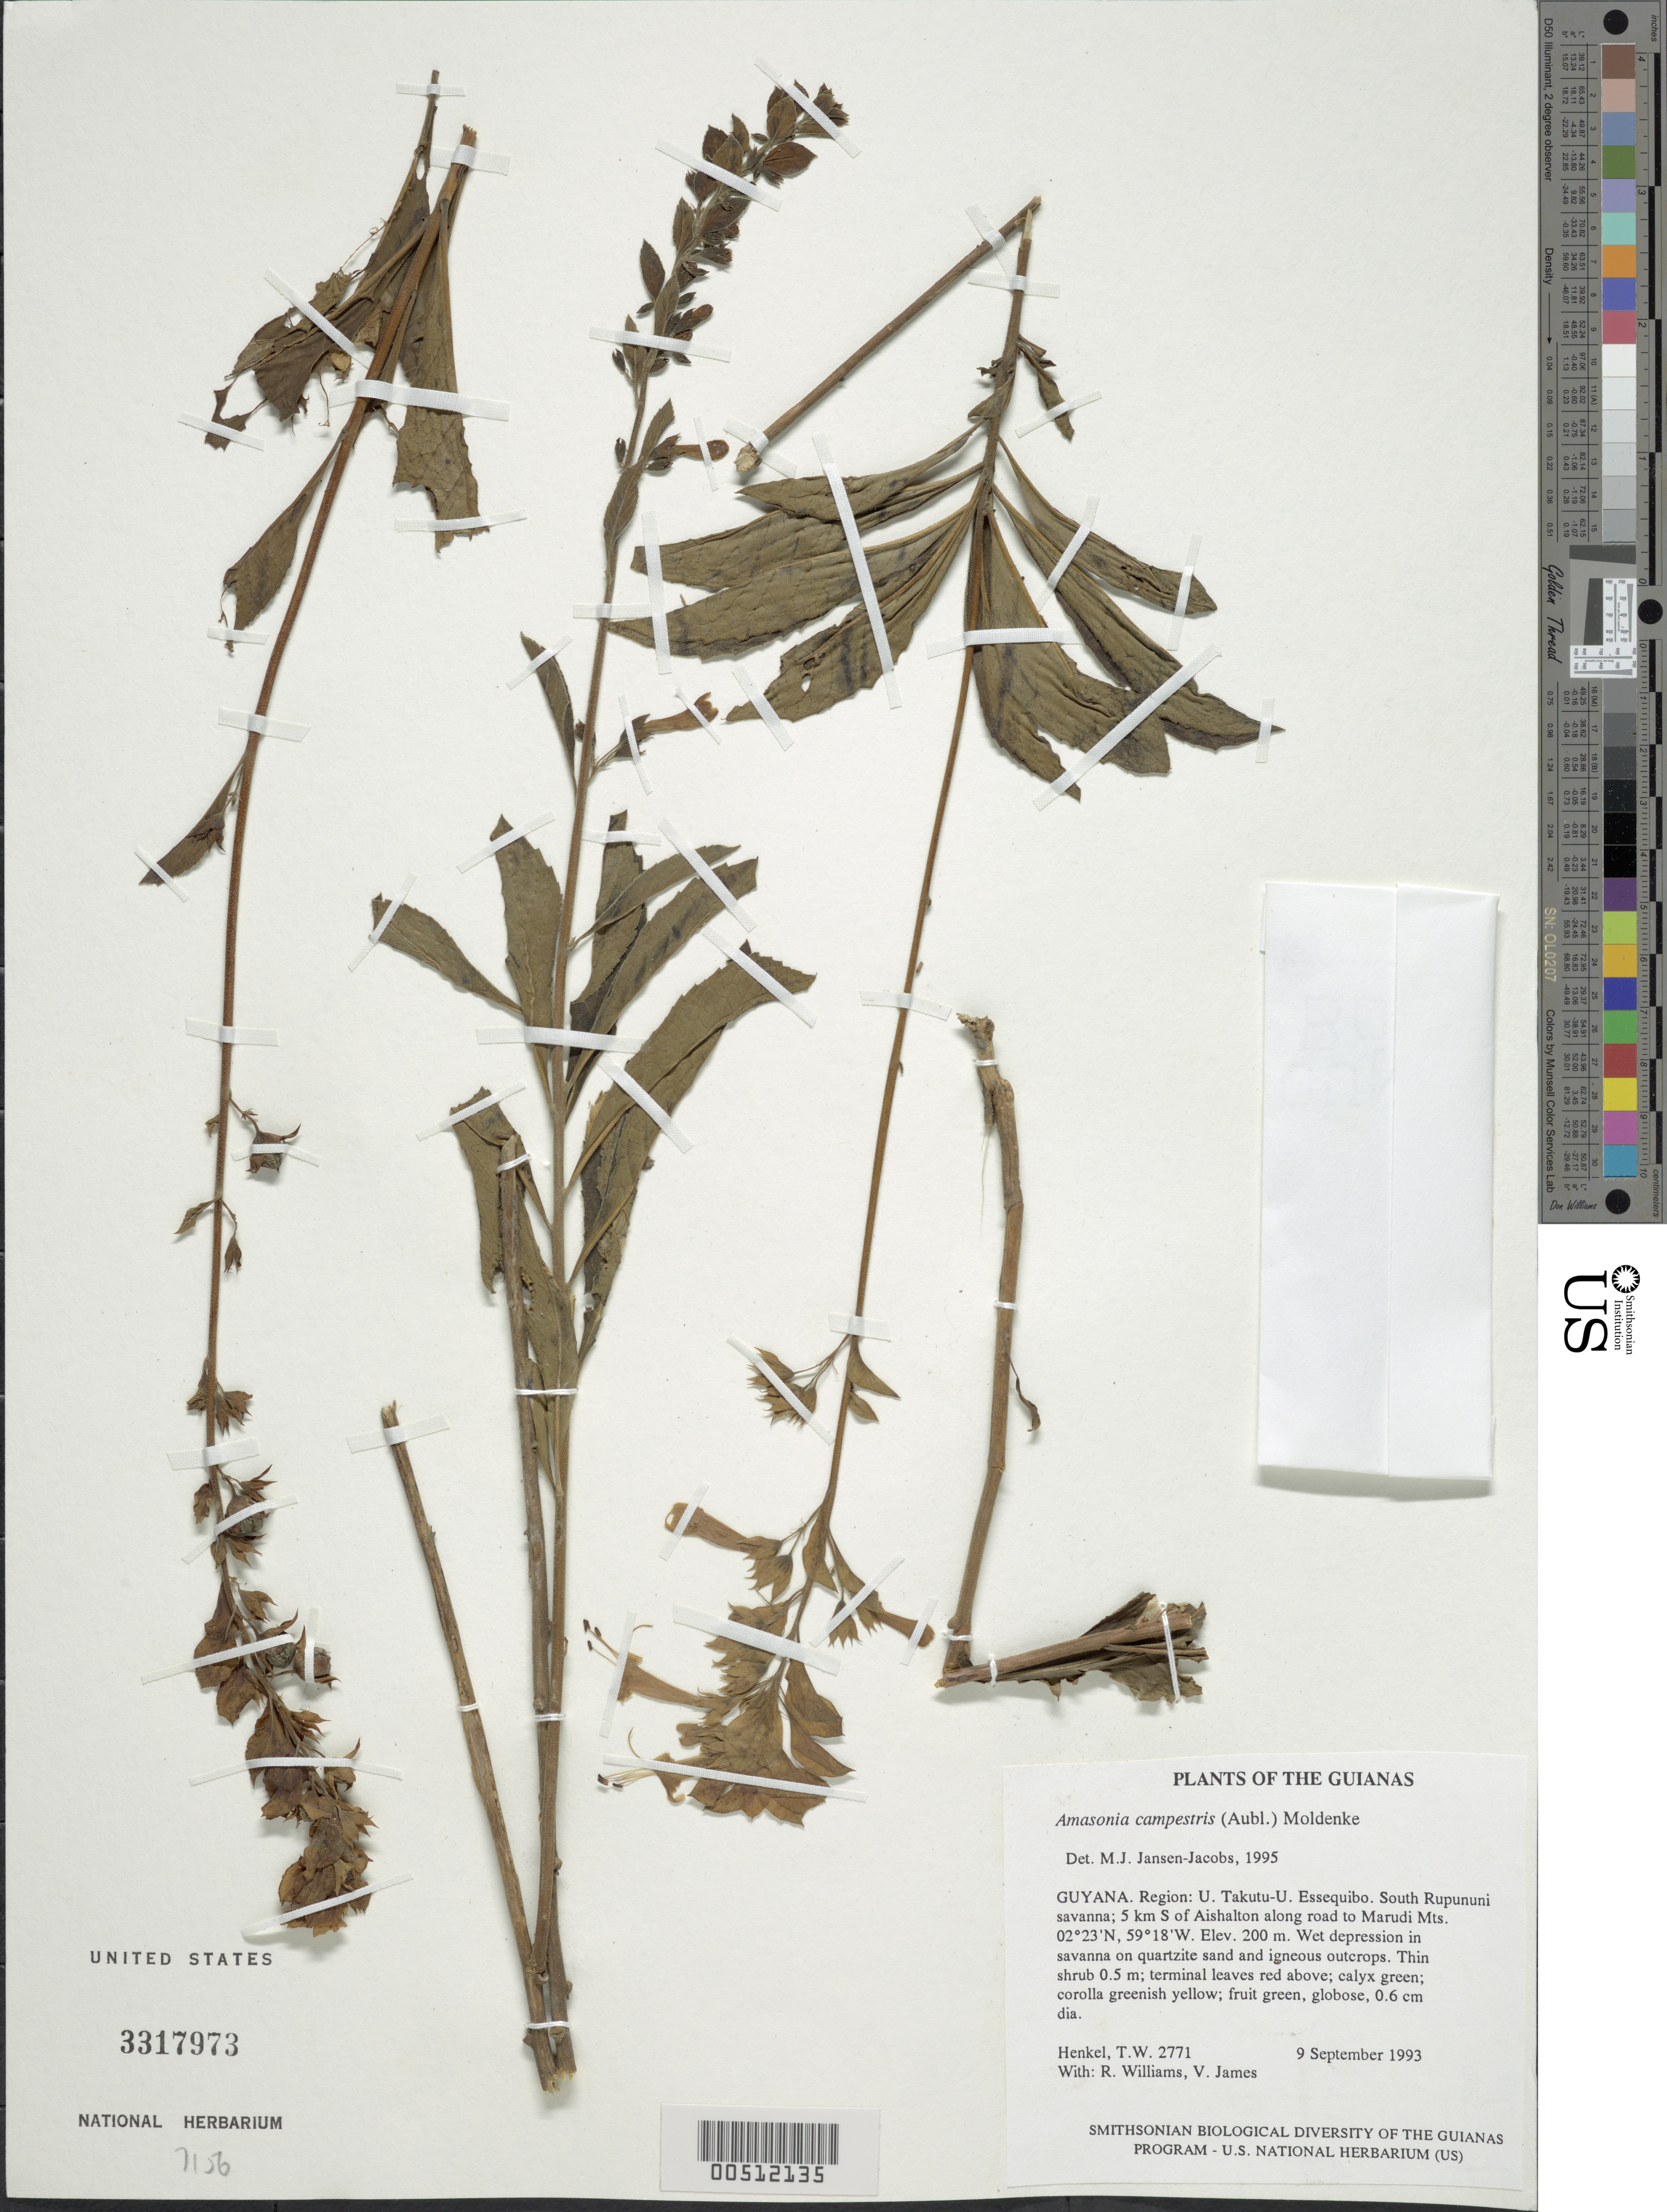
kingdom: Plantae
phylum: Tracheophyta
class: Magnoliopsida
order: Lamiales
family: Lamiaceae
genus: Amasonia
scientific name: Amasonia campestris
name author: (Aubl.) Moldenke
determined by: Jansen-Jacobs, M. J., (U), Nationaal Herbarium Nederland, Utrecht University branch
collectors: T. Henkel, R. Williams & V. James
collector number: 2771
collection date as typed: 9 September 1993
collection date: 1993-09-09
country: Guyana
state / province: U. Takutu-U. Essequibo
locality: South Rupununi savanna; 5 km S of Aishalton along road to Marudi Mts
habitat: Wet depression in savanna on quartzite sand and igneous outcrops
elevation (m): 200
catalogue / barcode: US 3317973